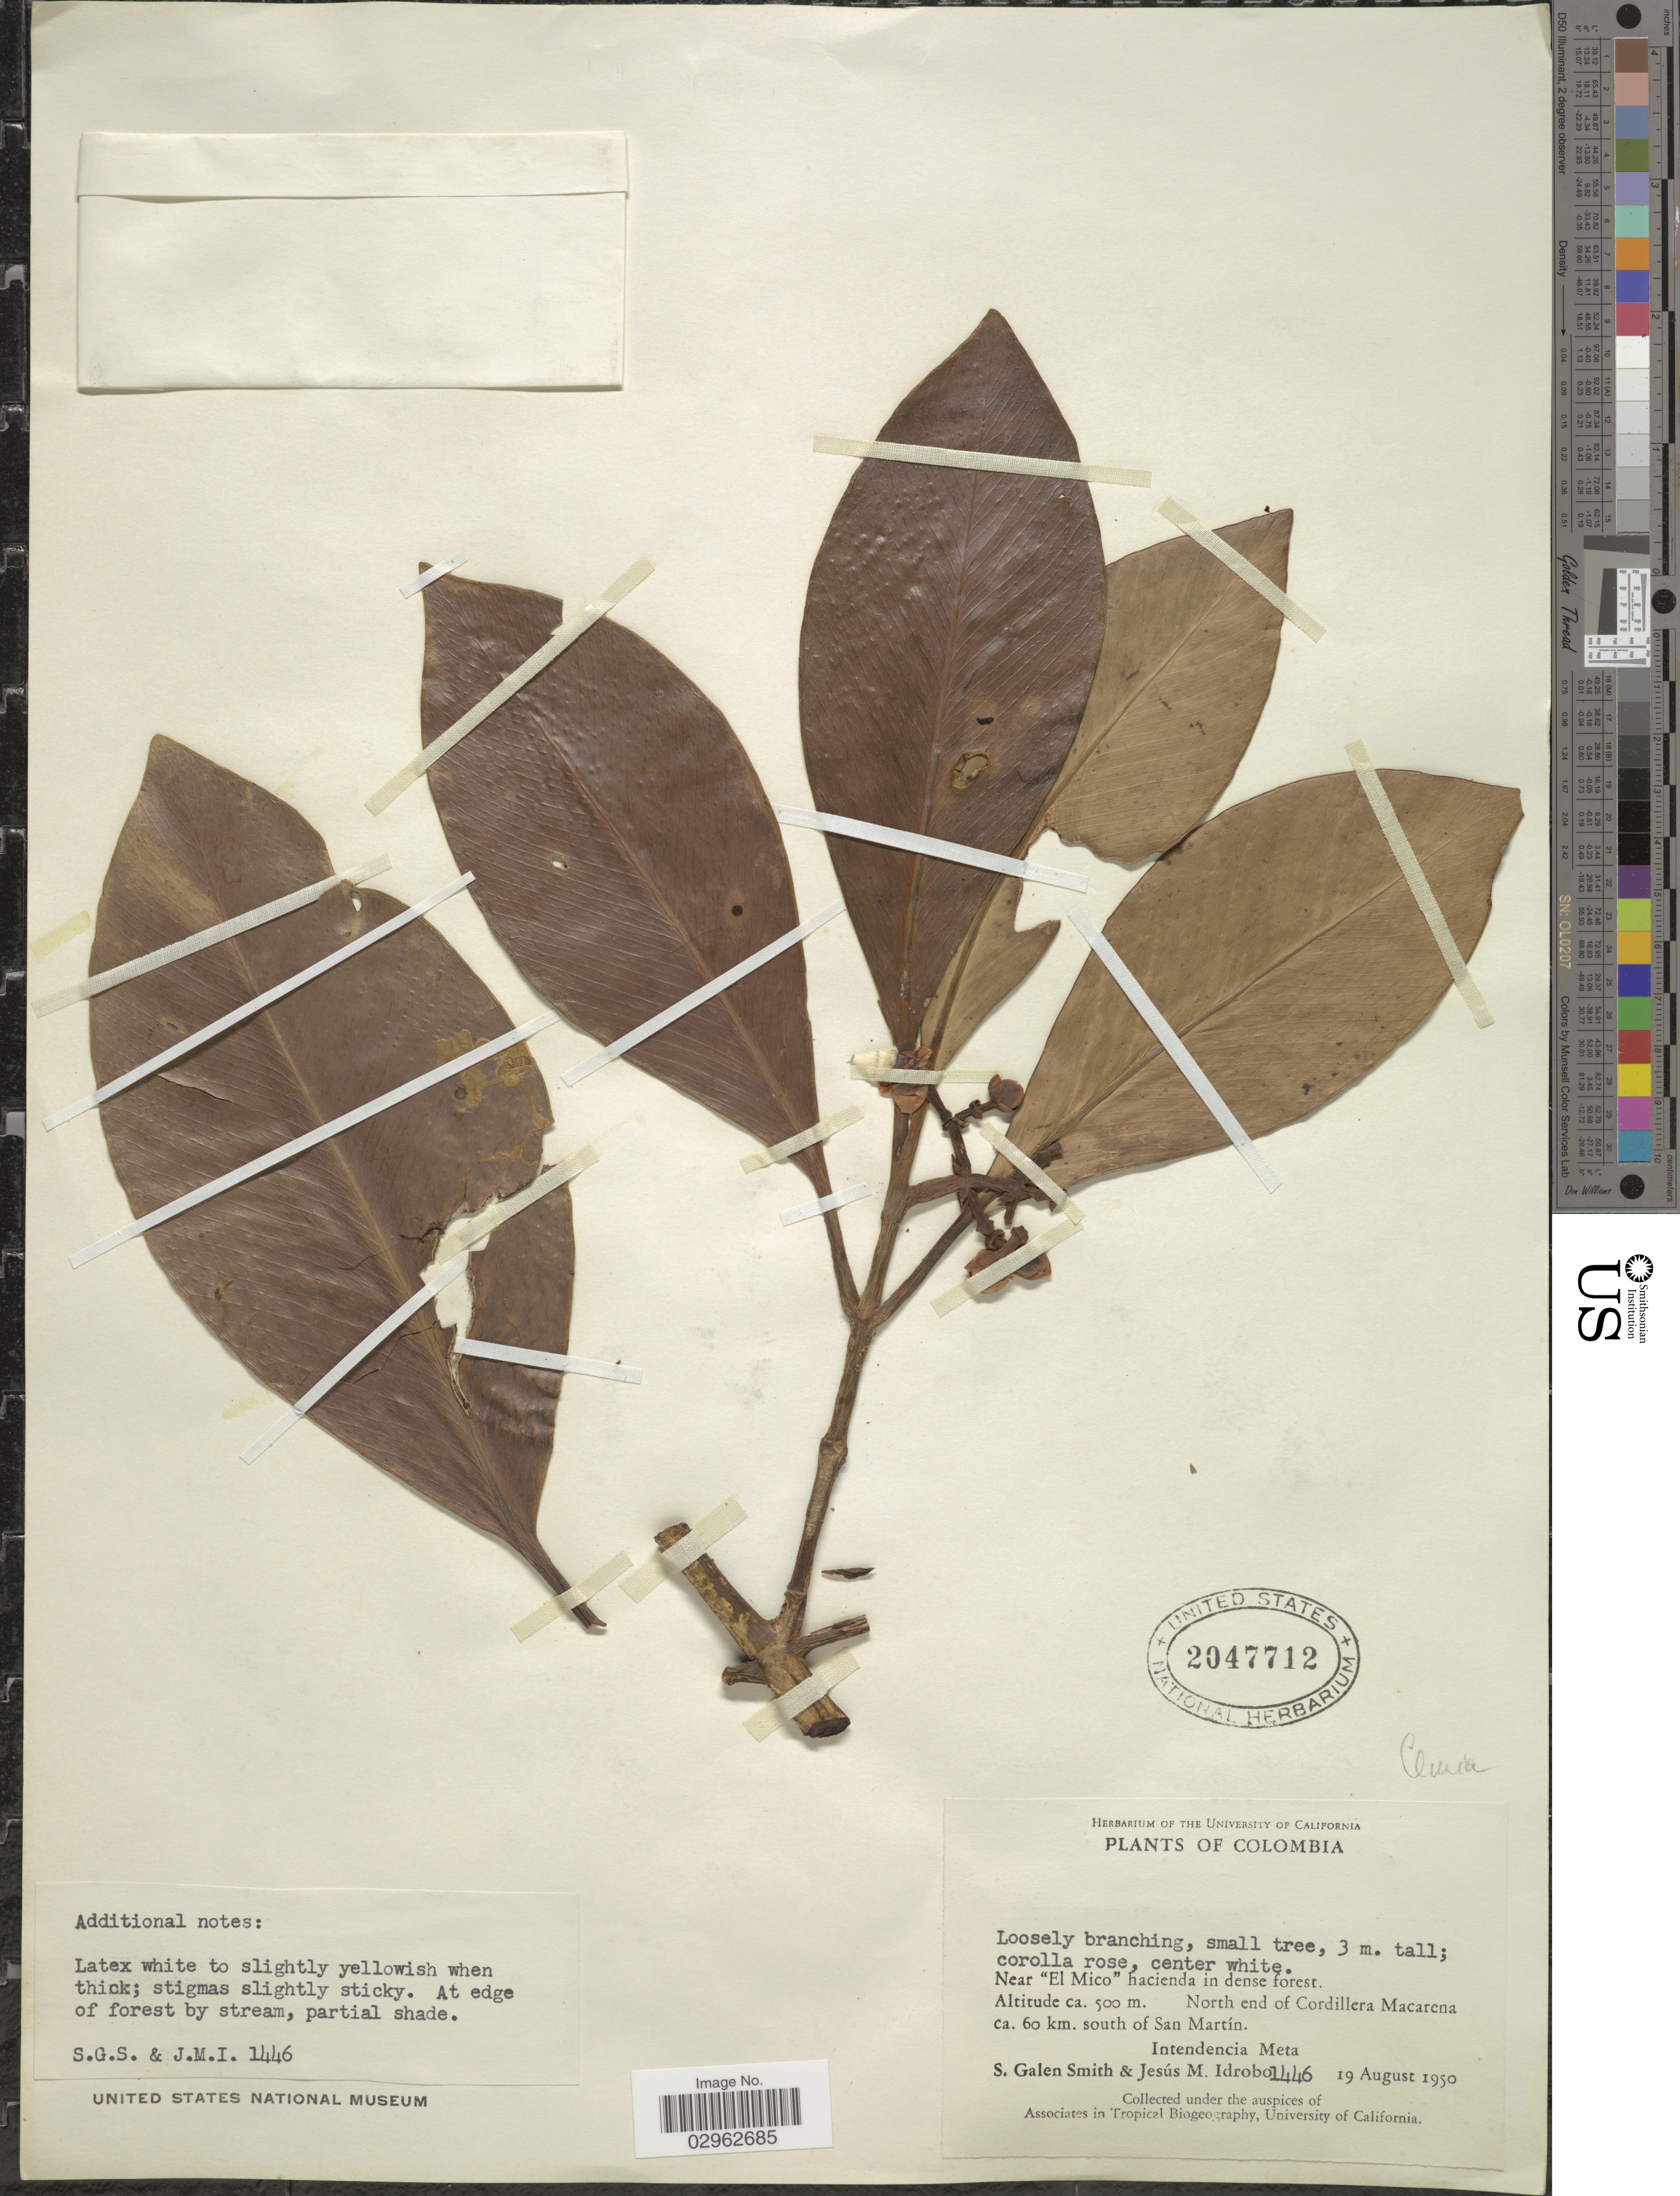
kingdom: Plantae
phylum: Tracheophyta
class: Magnoliopsida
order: Malpighiales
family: Clusiaceae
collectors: S. G. Smith & J. M. Idrobo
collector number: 1446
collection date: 1950-08-19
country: Colombia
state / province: Meta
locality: Near "El Mico" hacienda in dense forest, North end of Cordillera Macarena, ca. 60 km. south of San Martín, Intendencia Meta.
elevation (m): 500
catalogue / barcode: US 2047712